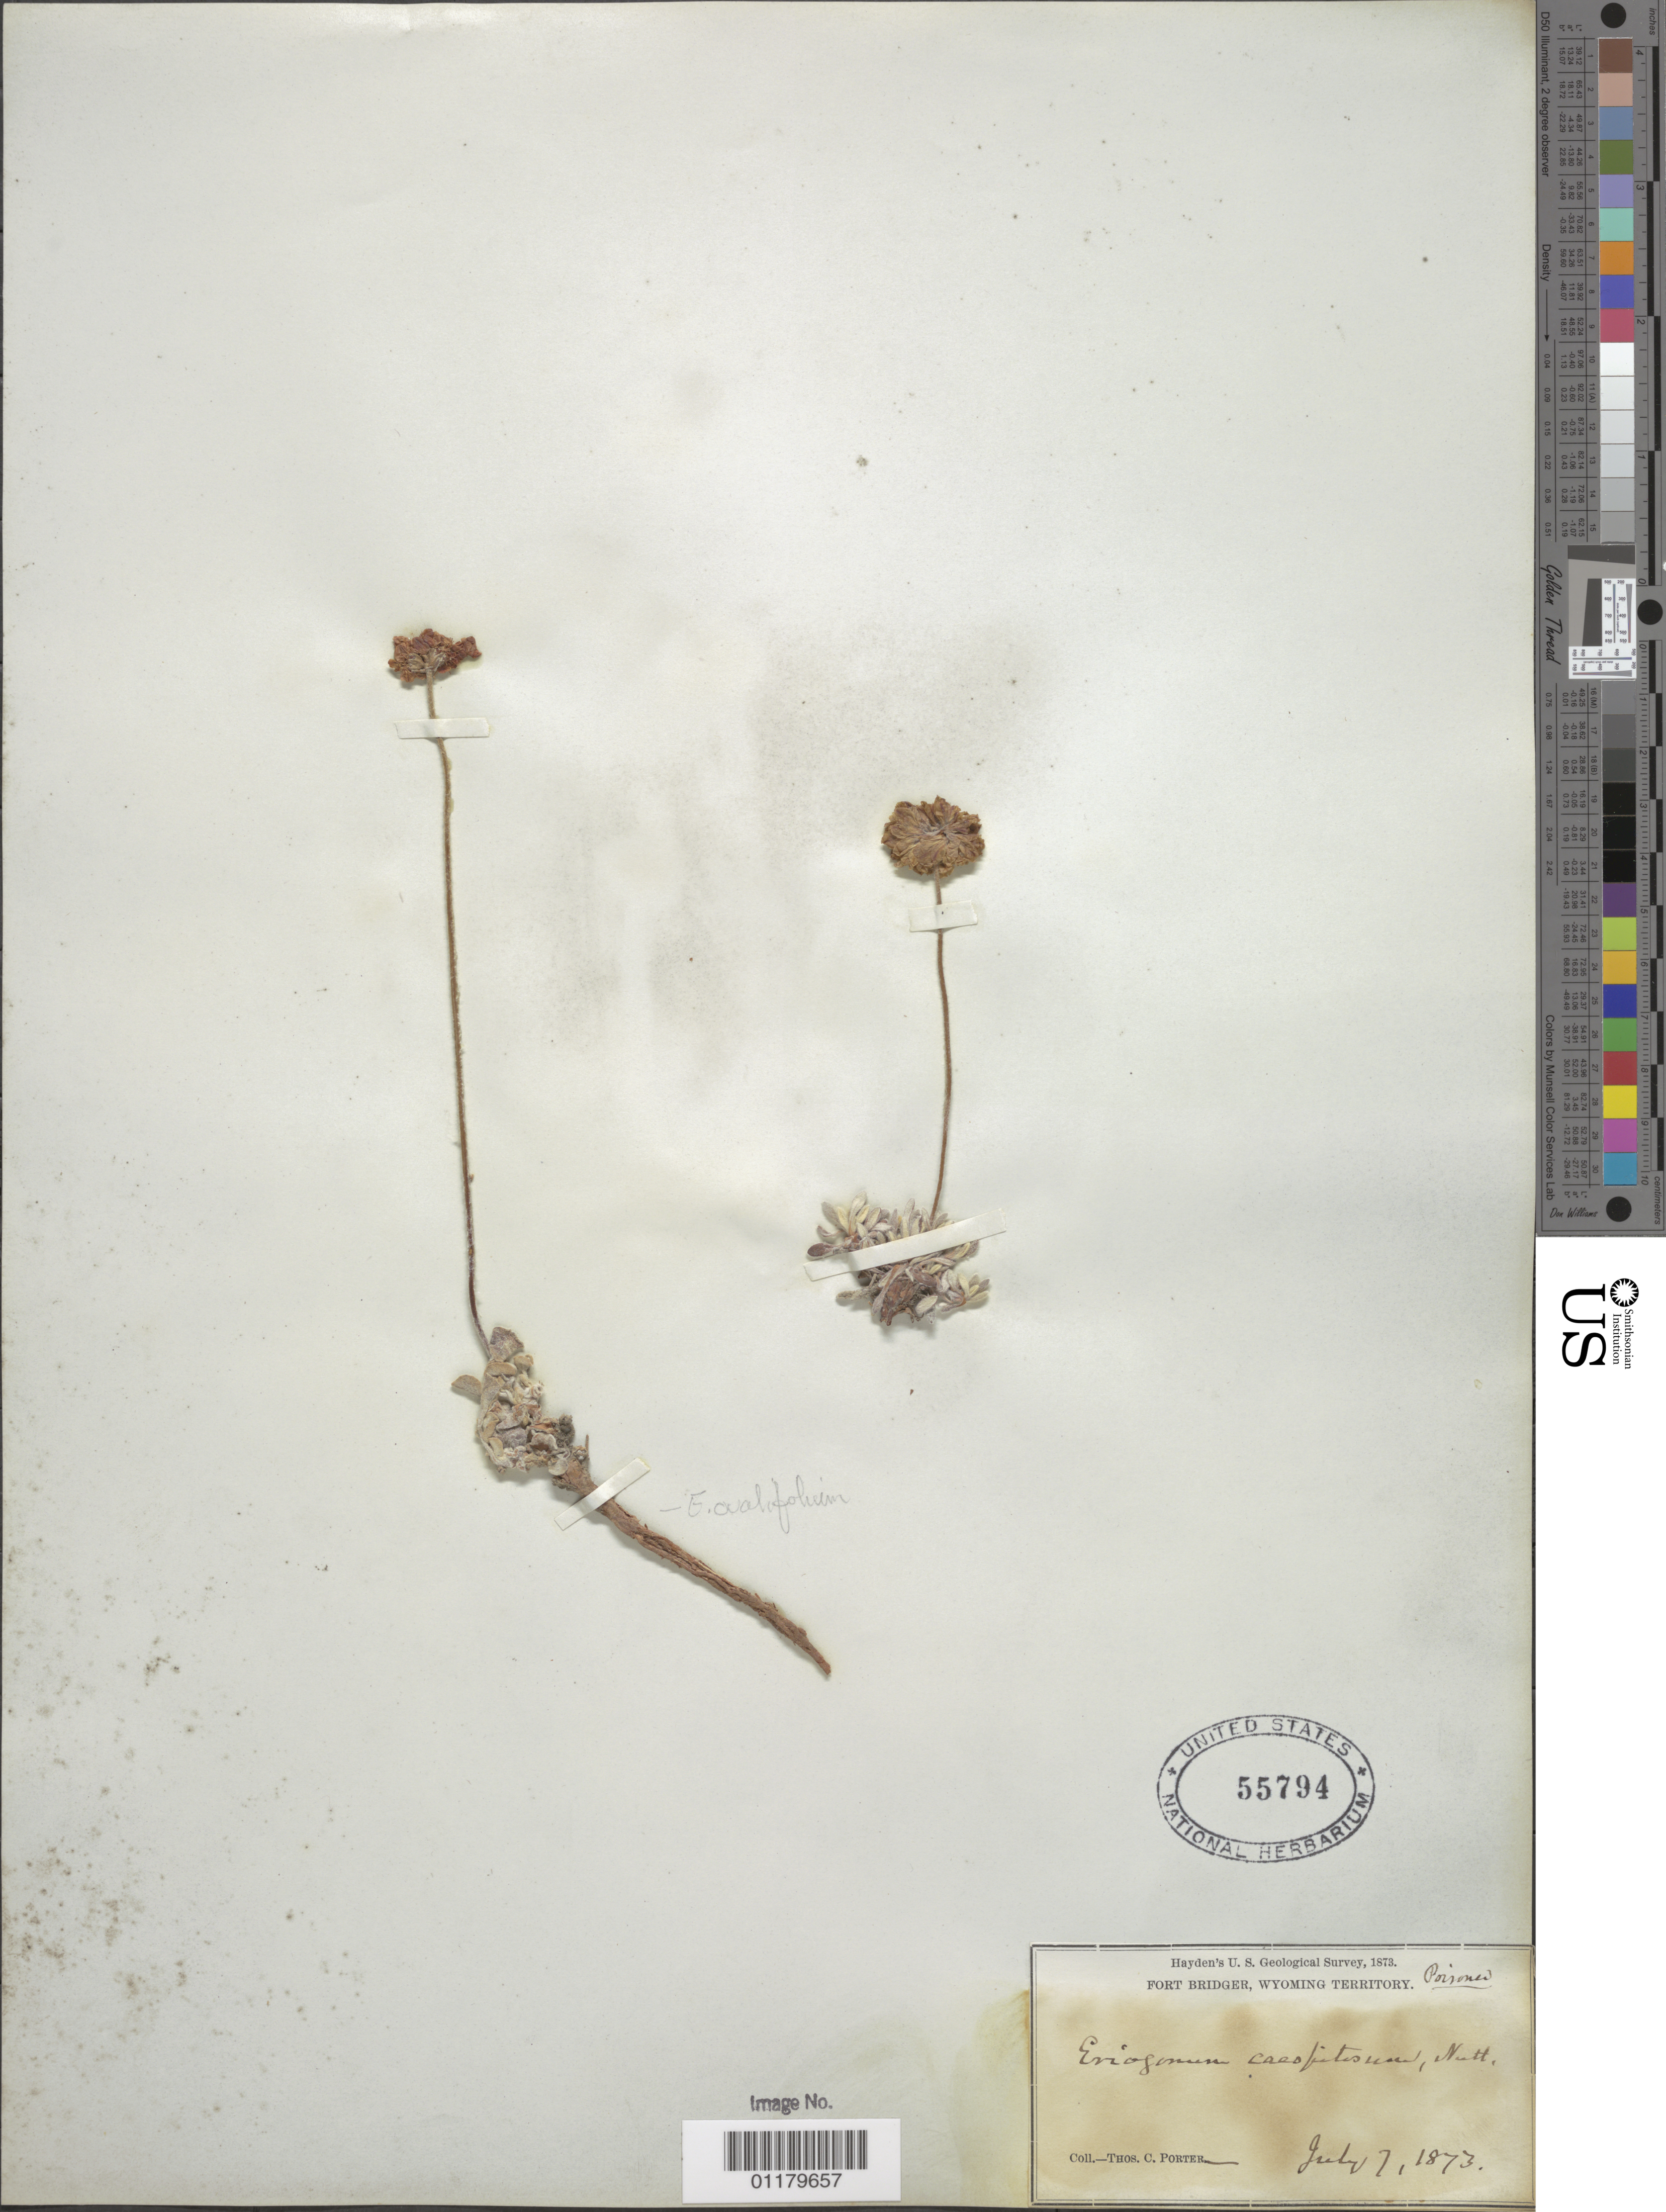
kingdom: Plantae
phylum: Tracheophyta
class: Magnoliopsida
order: Caryophyllales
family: Polygonaceae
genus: Eriogonum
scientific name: Eriogonum caespitosum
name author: Nutt.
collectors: T. C. Porter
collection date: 1873-07-07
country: United States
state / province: Wyoming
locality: Fort Bridger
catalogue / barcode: US 55794